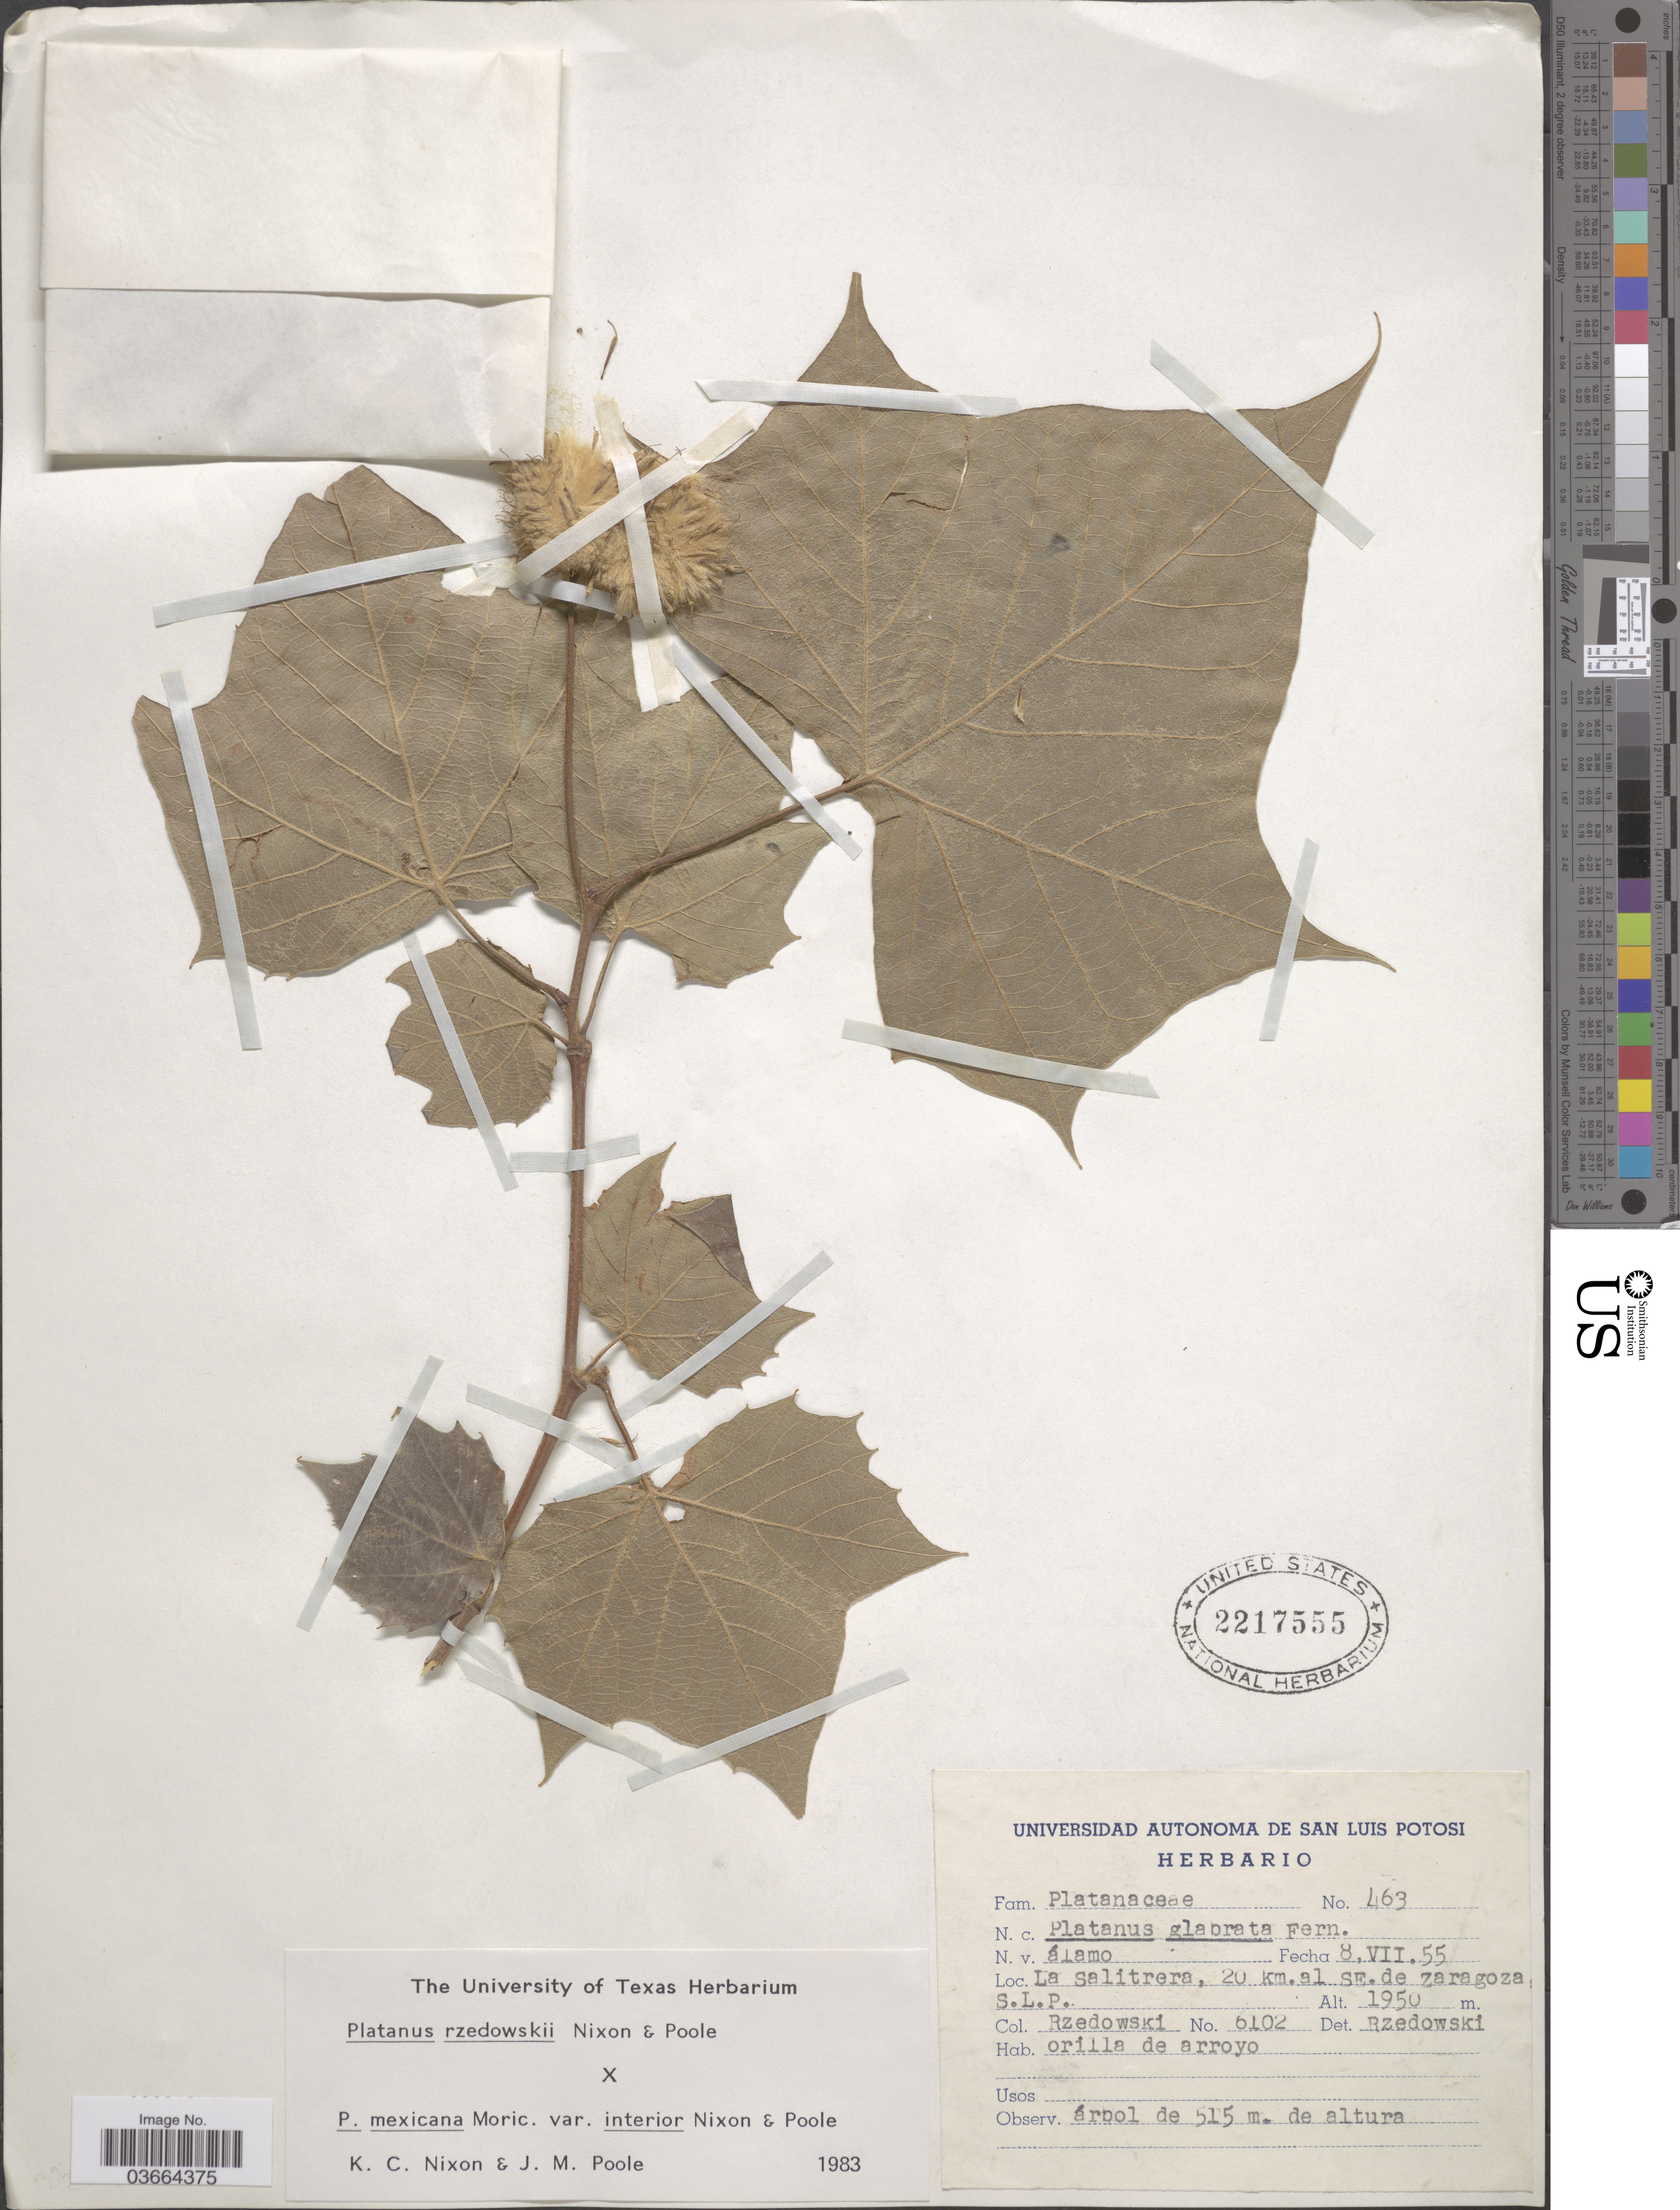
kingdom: Plantae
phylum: Tracheophyta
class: Magnoliopsida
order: Proteales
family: Platanaceae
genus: Platanus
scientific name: Platanus rzedowskii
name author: Nixon & J.M. Poole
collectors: Rzedowski, --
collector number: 6102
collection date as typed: Transcribed d/m/y: 8/7/55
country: Mexico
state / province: San Luis Potosí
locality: La Salitrera, 20 km. al SE. de Zaragoza, S. L. P.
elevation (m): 1950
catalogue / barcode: US 2217555